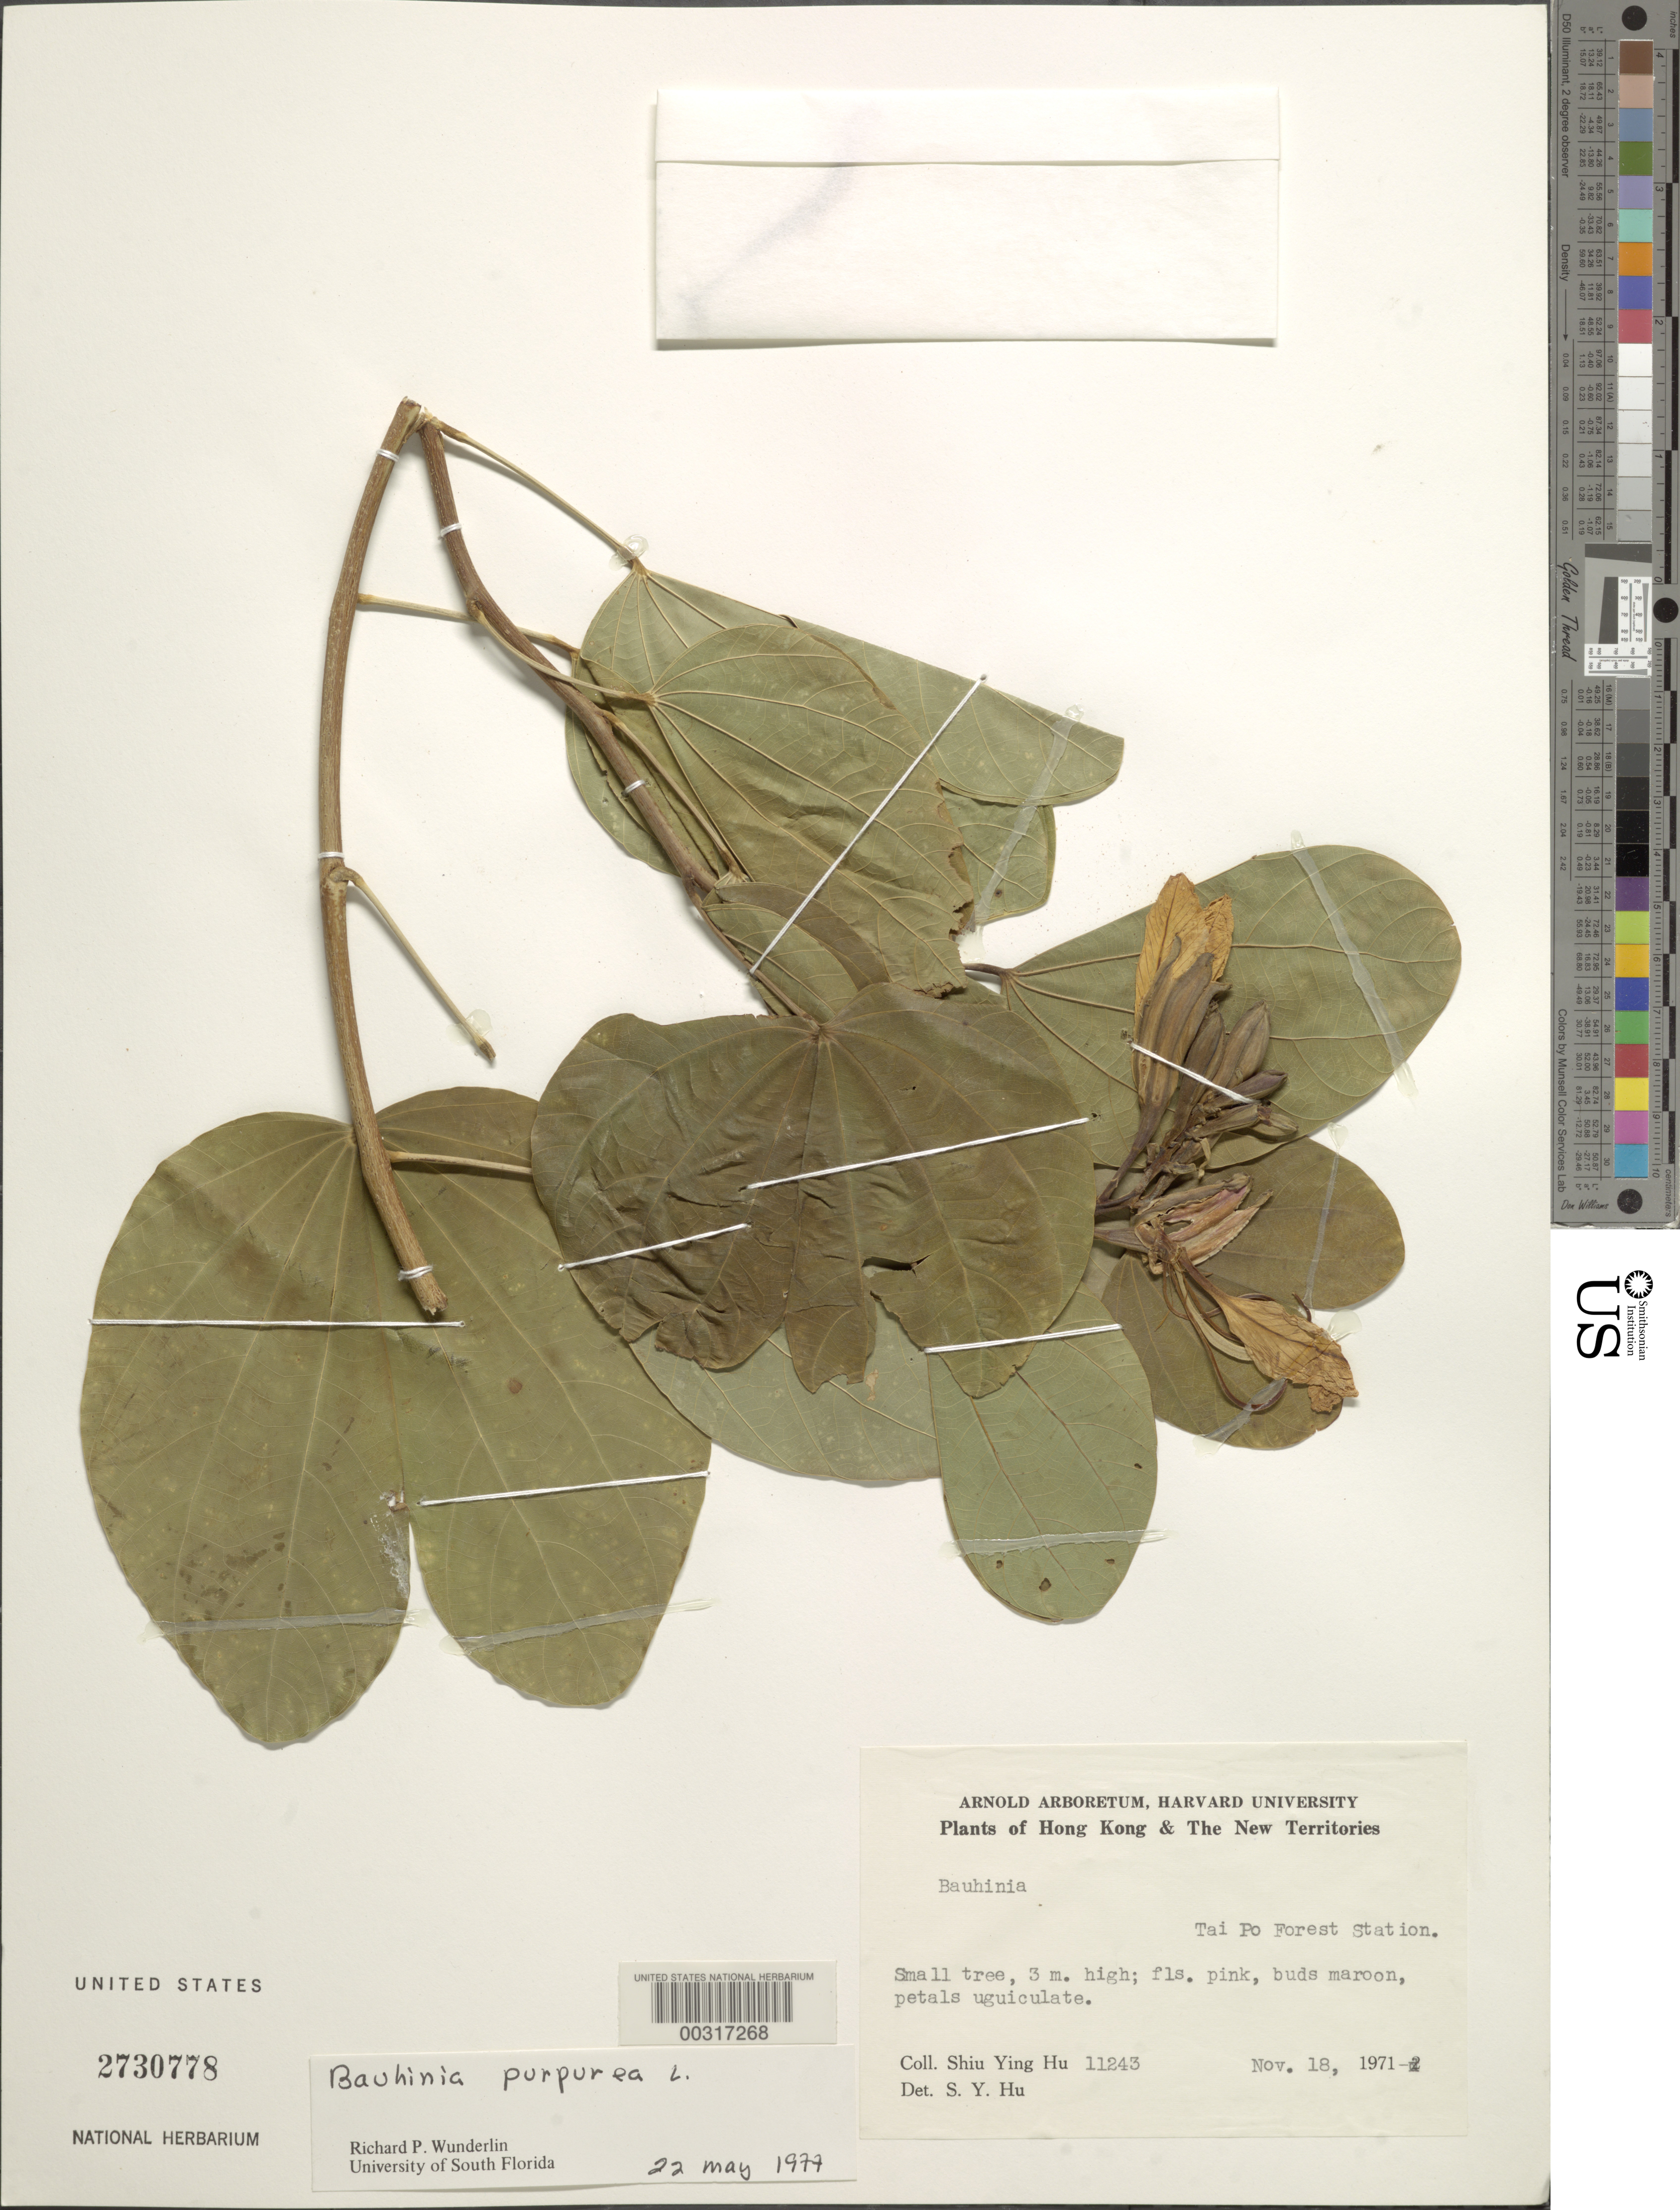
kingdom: Plantae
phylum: Tracheophyta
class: Magnoliopsida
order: Fabales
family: Fabaceae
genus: Bauhinia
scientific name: Bauhinia purpurea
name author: L.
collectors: S. Y. Hu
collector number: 11243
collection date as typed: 18 Nov 1971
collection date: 1971-11-18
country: China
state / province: Hong Kong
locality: Tai po forest station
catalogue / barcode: US 2730778